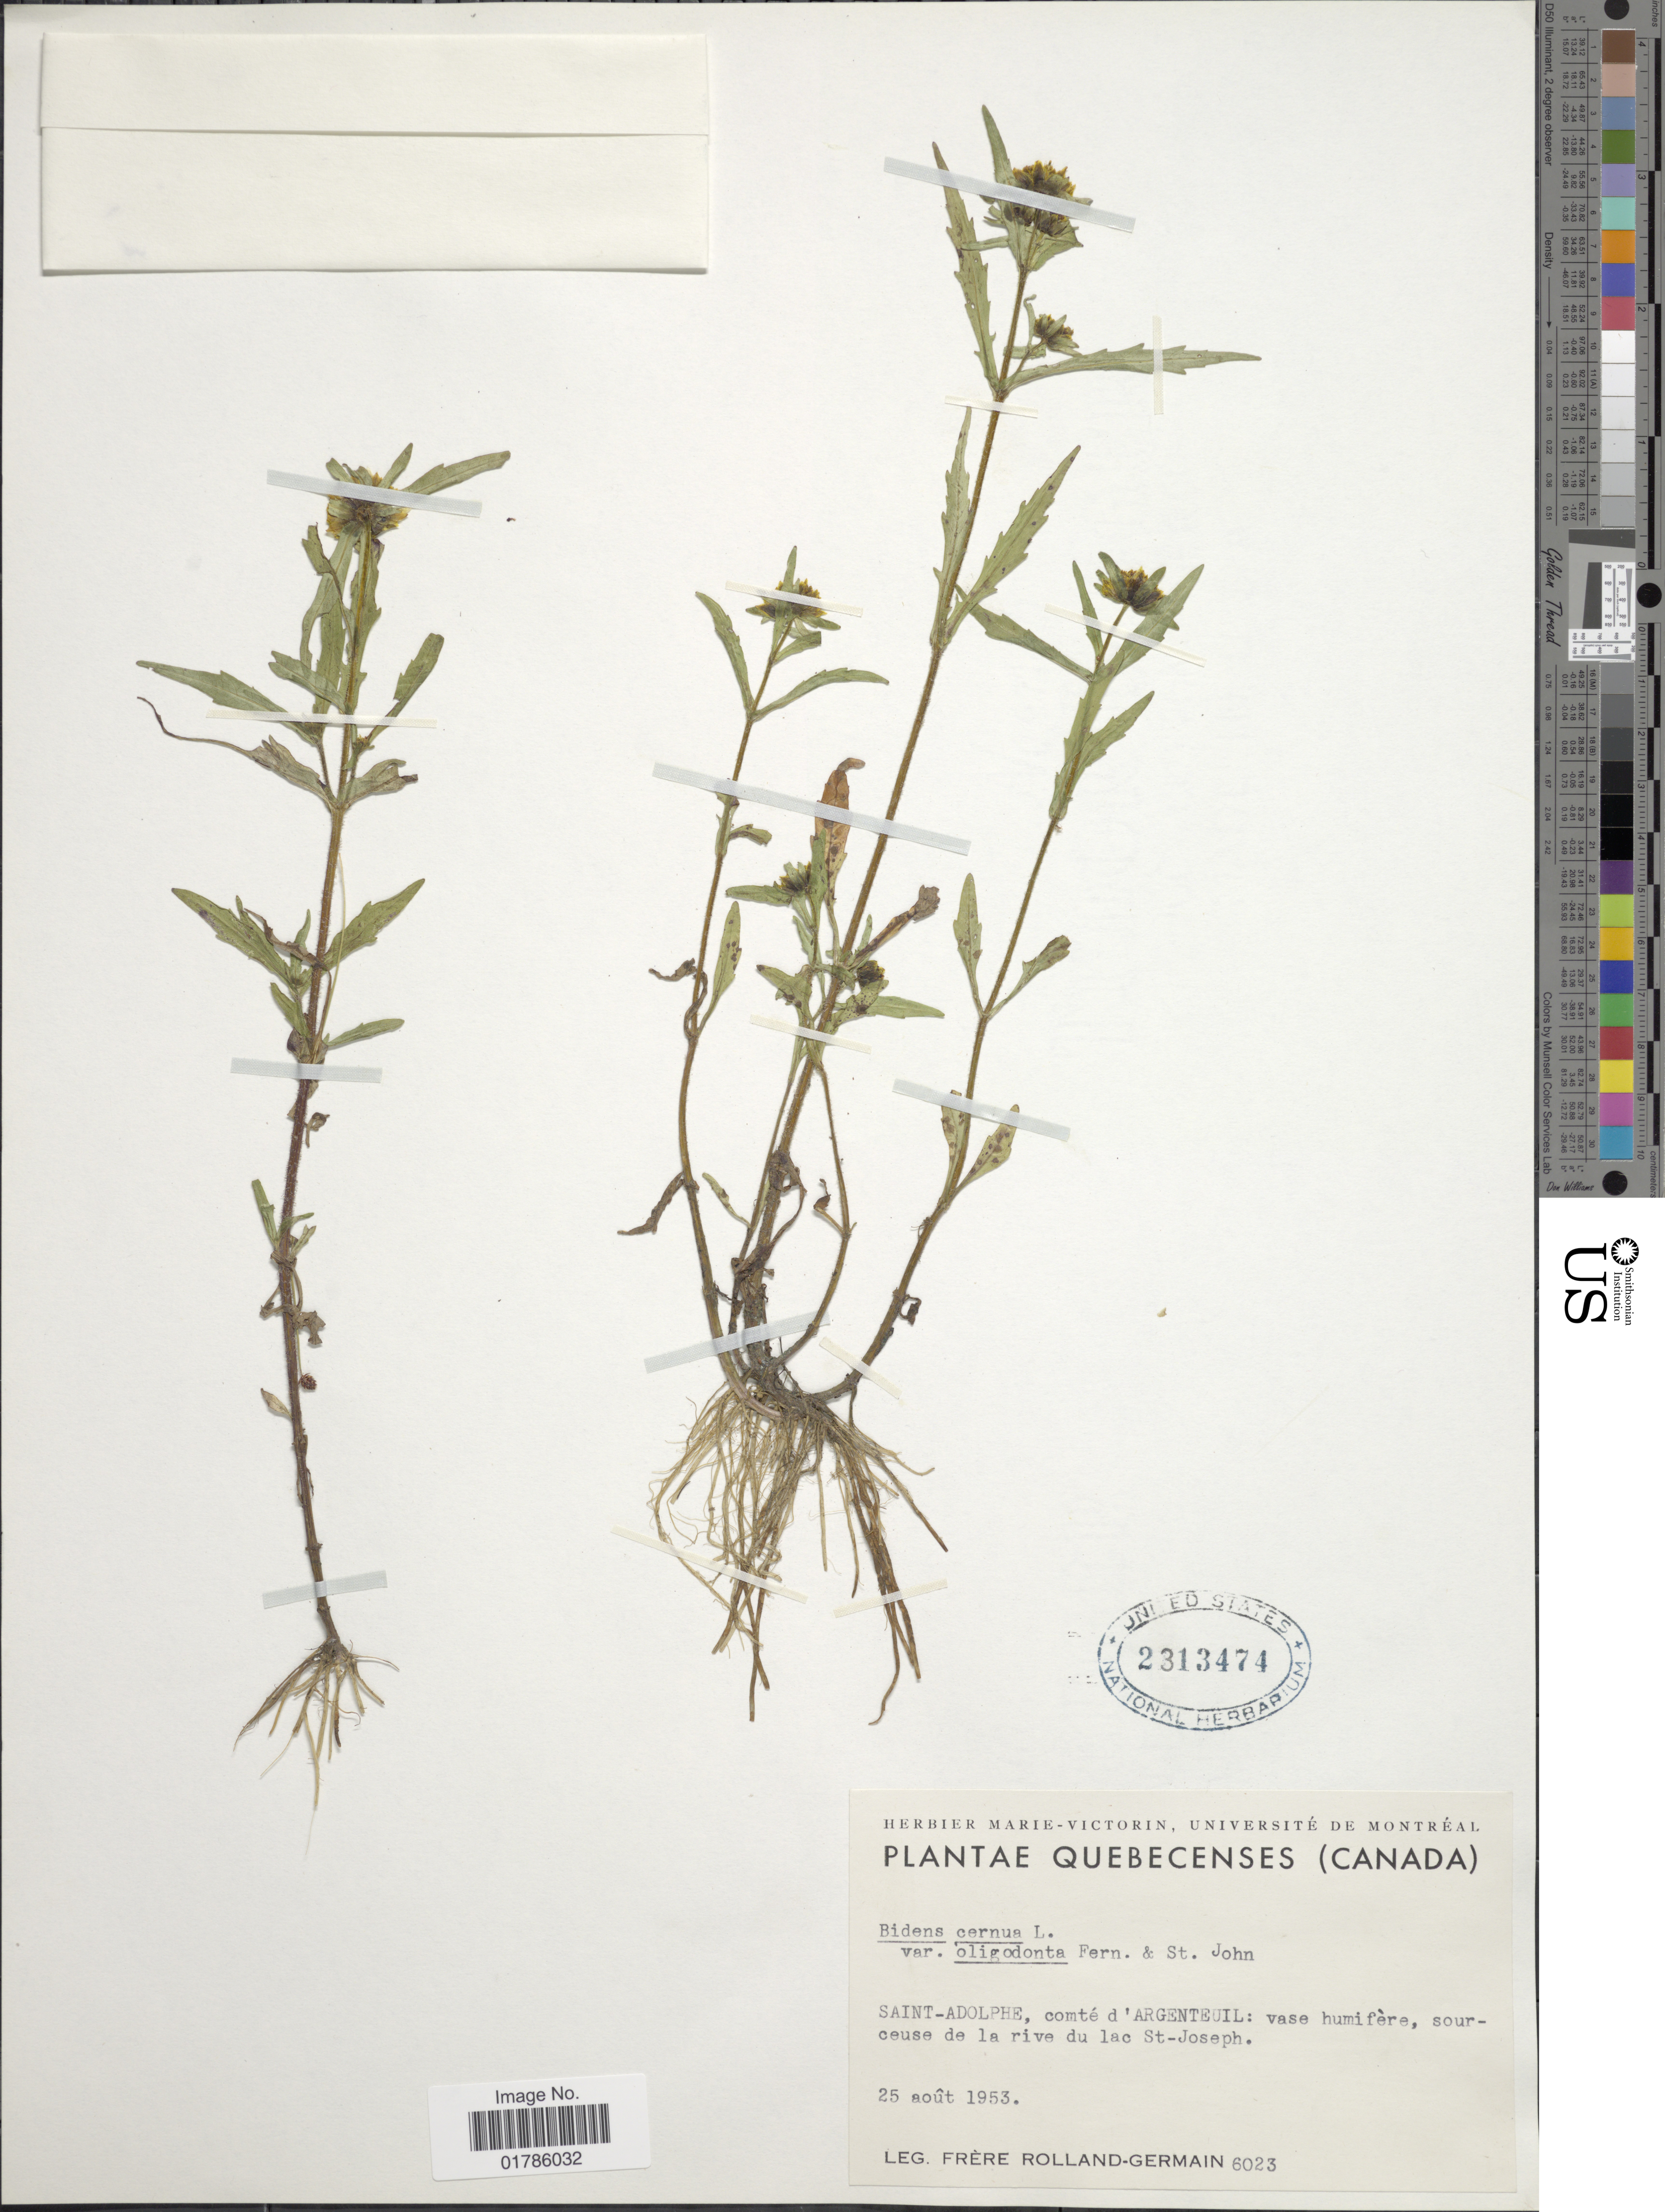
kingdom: Plantae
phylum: Tracheophyta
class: Magnoliopsida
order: Asterales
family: Asteraceae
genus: Bidens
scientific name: Bidens cernua var. oligodonta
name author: Fernald & H. St. John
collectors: Rolland-Germain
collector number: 6023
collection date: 1953-08-25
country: Canada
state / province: Quebec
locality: Saint-Adolphe, comte d'Argenteuil: vase humifere, sourceuse de la rive du lac St- Joseph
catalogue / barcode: US 2313474